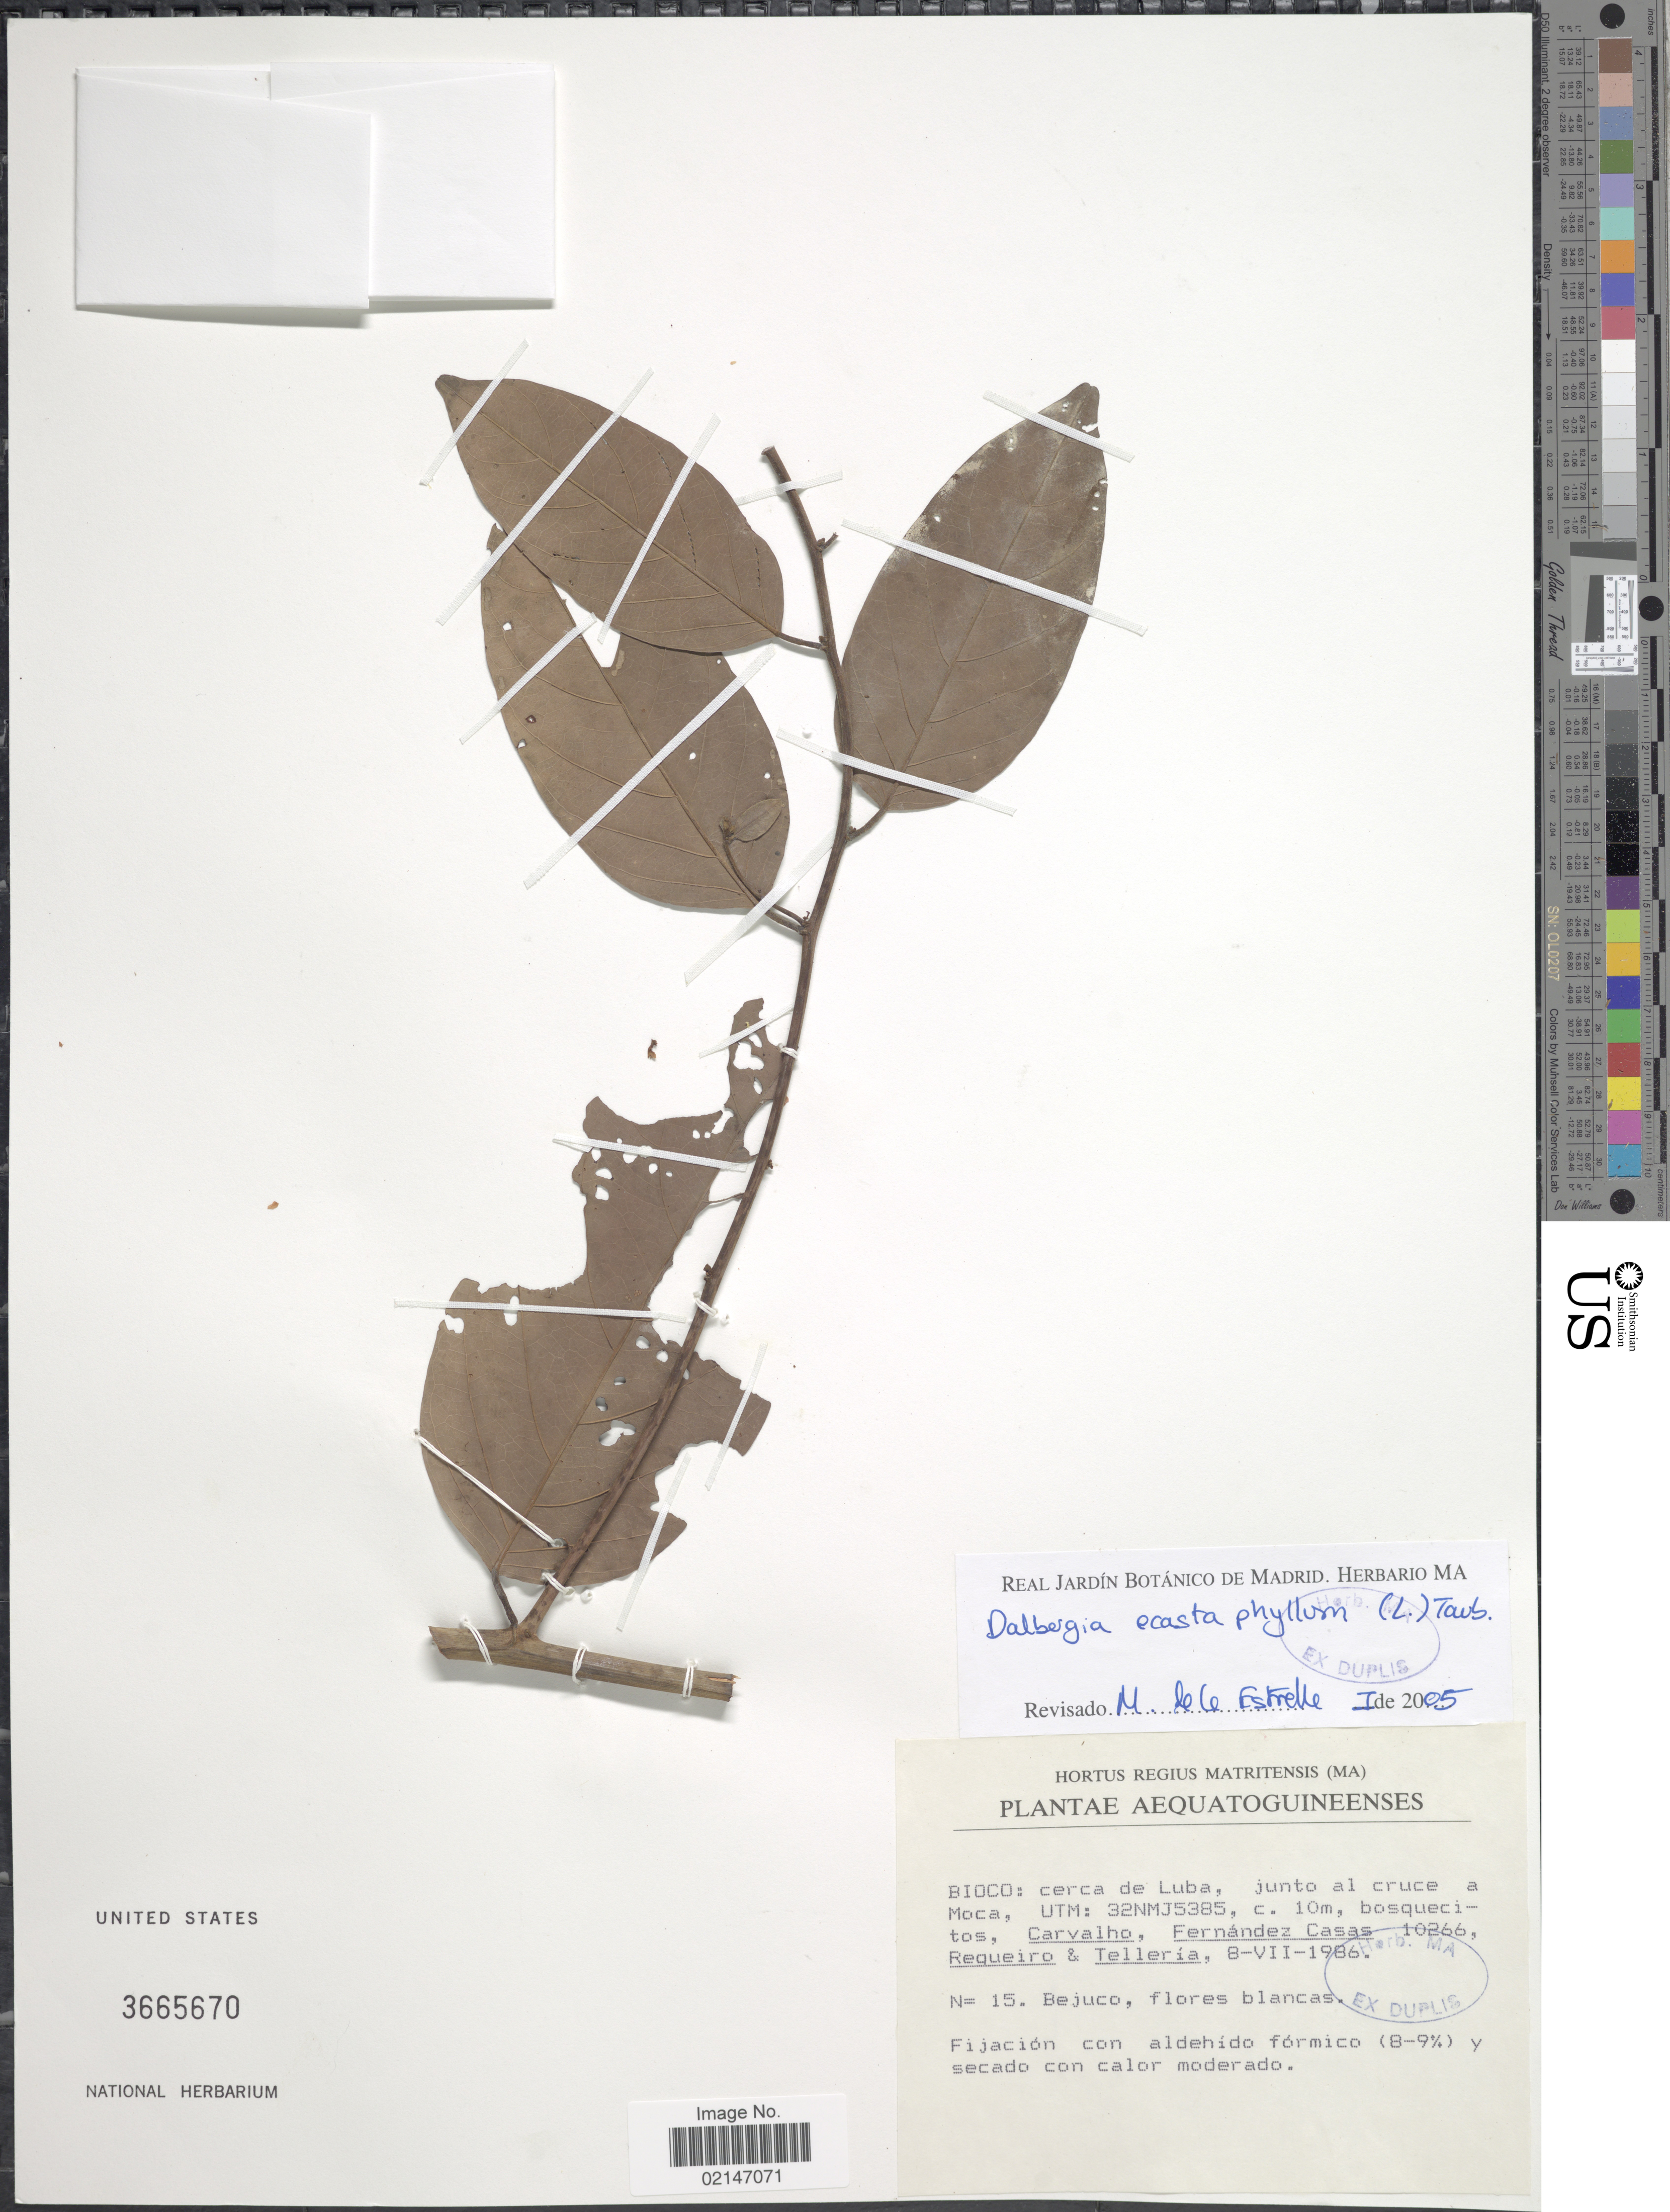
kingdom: Plantae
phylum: Tracheophyta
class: Magnoliopsida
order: Fabales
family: Fabaceae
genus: Dalbergia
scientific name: Dalbergia ecastaphyllum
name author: (L.) Taub.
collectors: Carvalho, --, F. Casas, Requeiro, -- & -. Telleria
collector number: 15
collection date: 1986-07-08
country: Equatorial Guinea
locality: Aequatoguineenses, Bioco: cerca de Luba, junto al cruce a Moca, UTM: 32BNMJ5385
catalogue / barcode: US 3665670